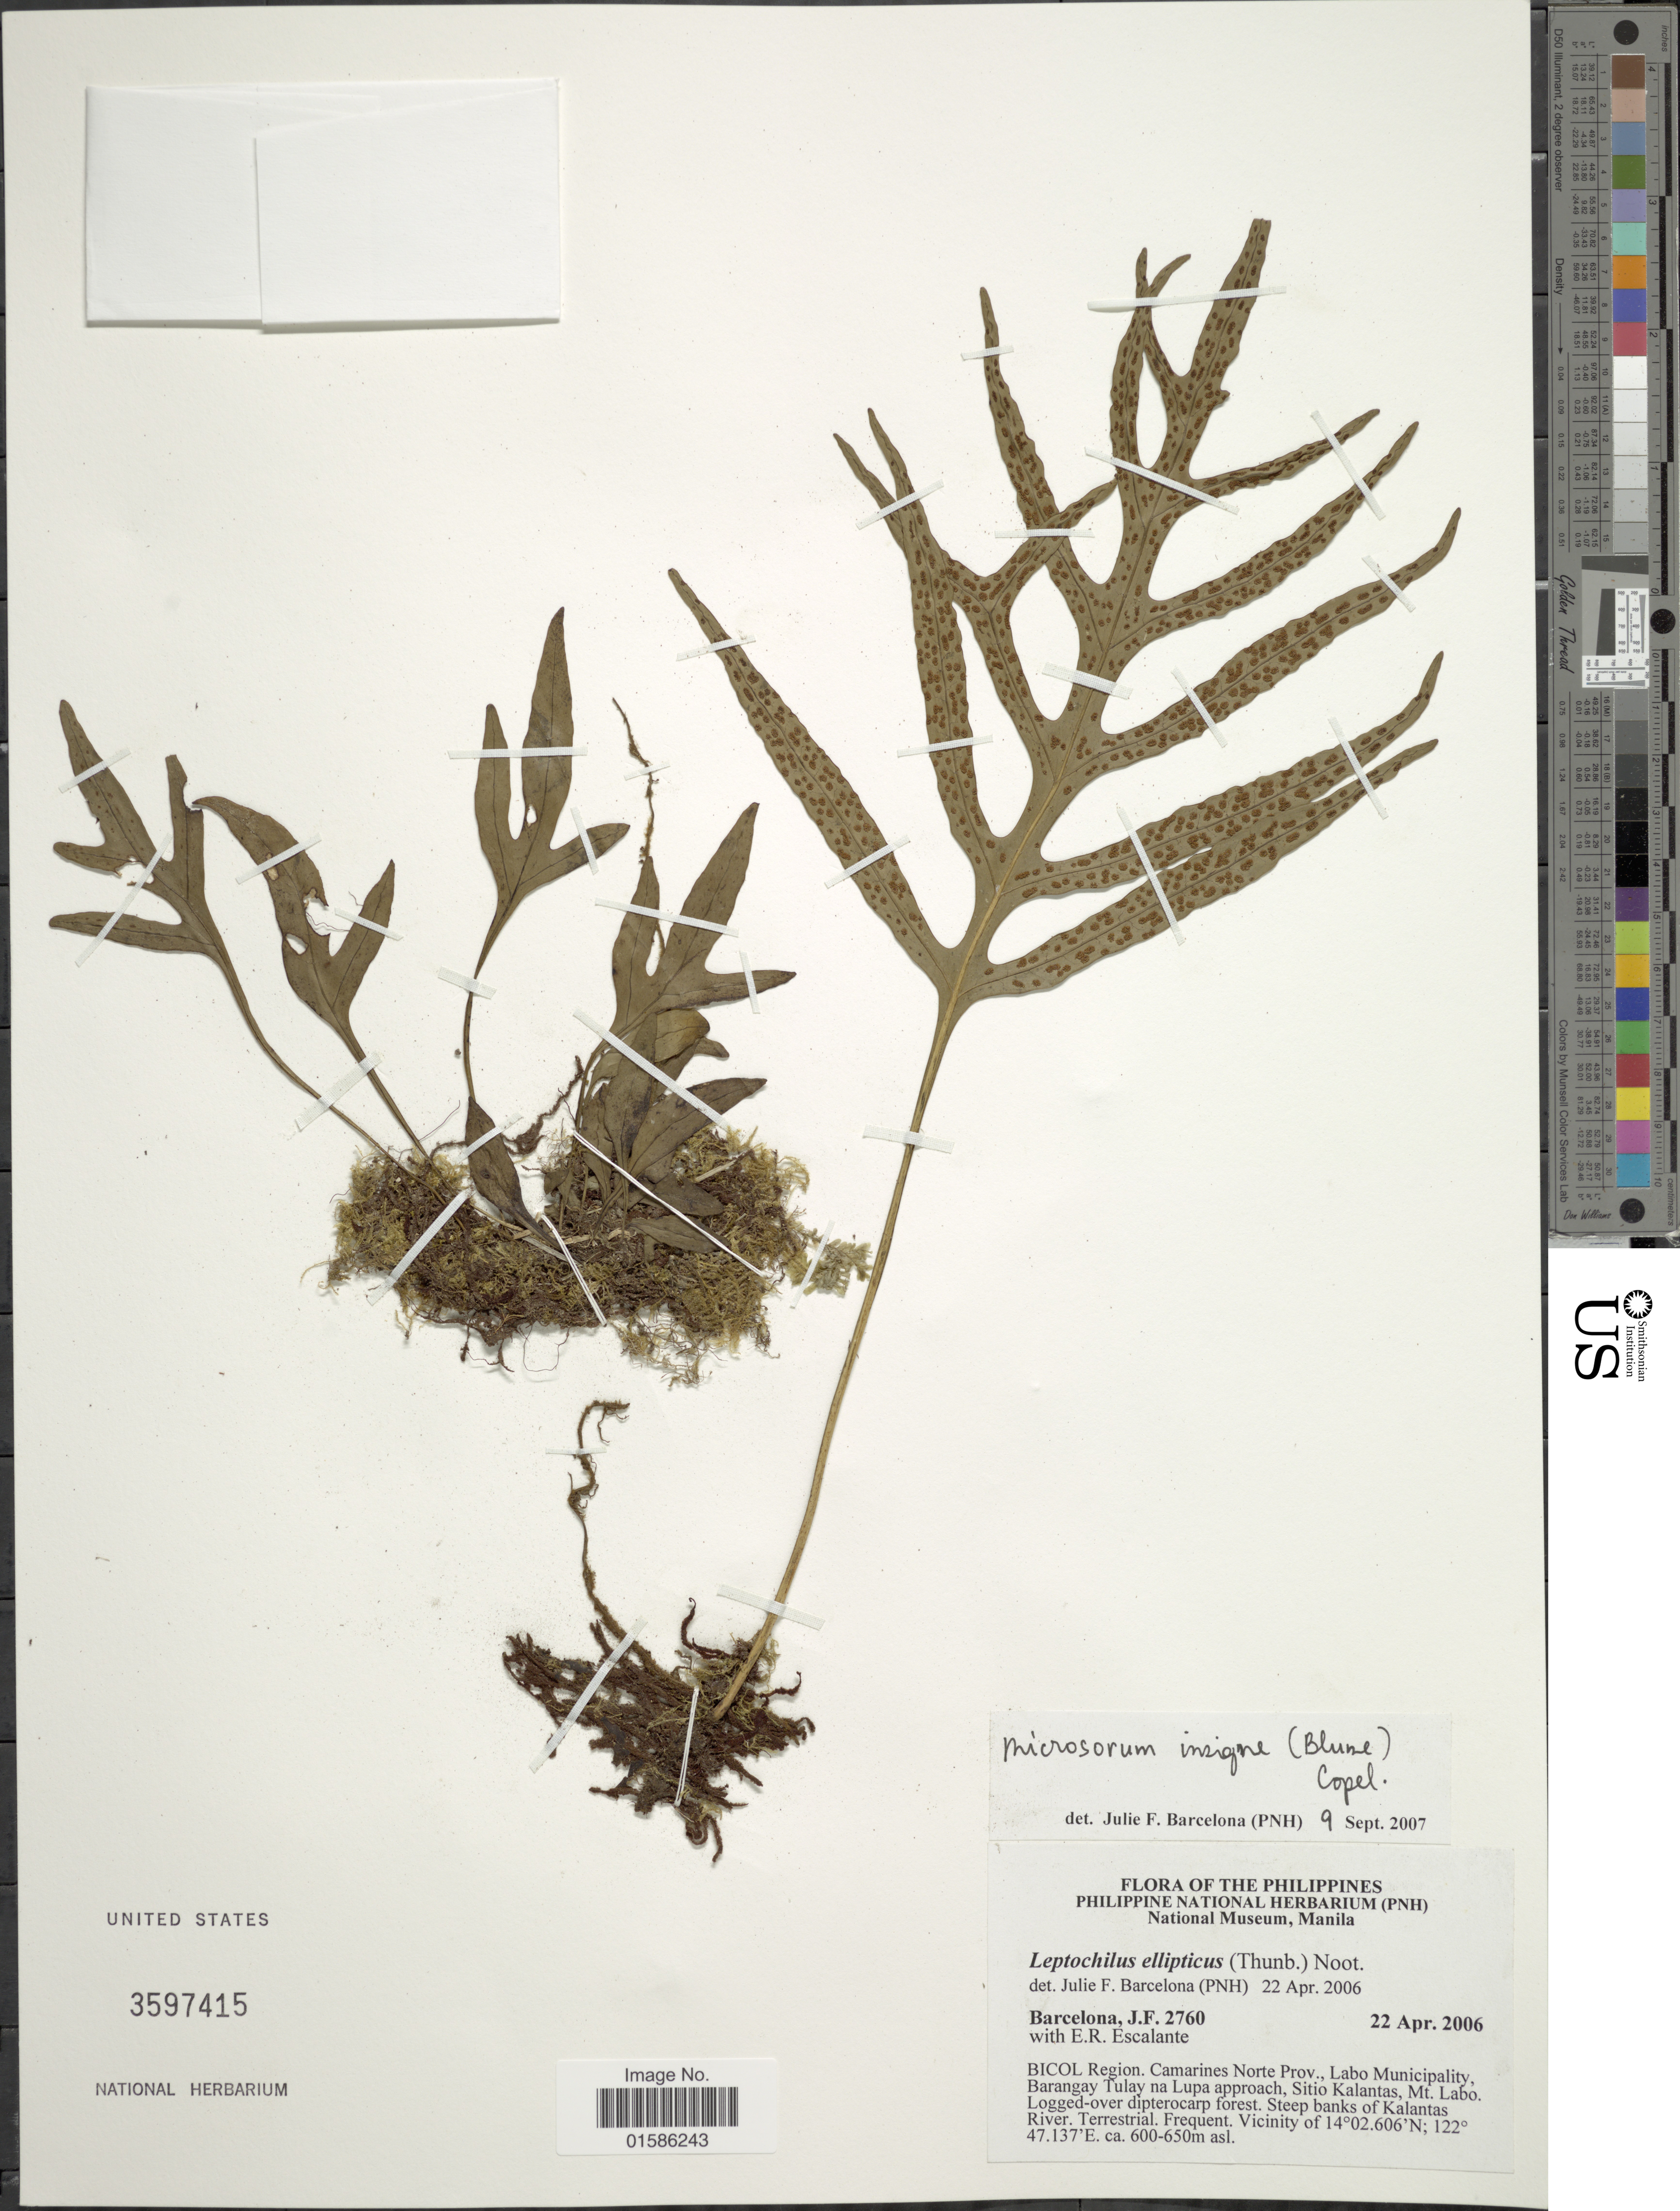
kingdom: Plantae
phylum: Tracheophyta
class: Polypodiopsida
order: Polypodiales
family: Polypodiaceae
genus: Microsorum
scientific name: Microsorum insigne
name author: (Blume) Copel.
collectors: J. F. Barcelona & E. Escalante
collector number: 2760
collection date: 2006-04-22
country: Philippines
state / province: Bicol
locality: Bicol Region, Camarines Norte Prov., Labo Municipality, Barrangay Tulay na Lupa approach, Sitio Kalantas, Mt Labo. Steep banks of Kalantas River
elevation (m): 600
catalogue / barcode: US 3597415